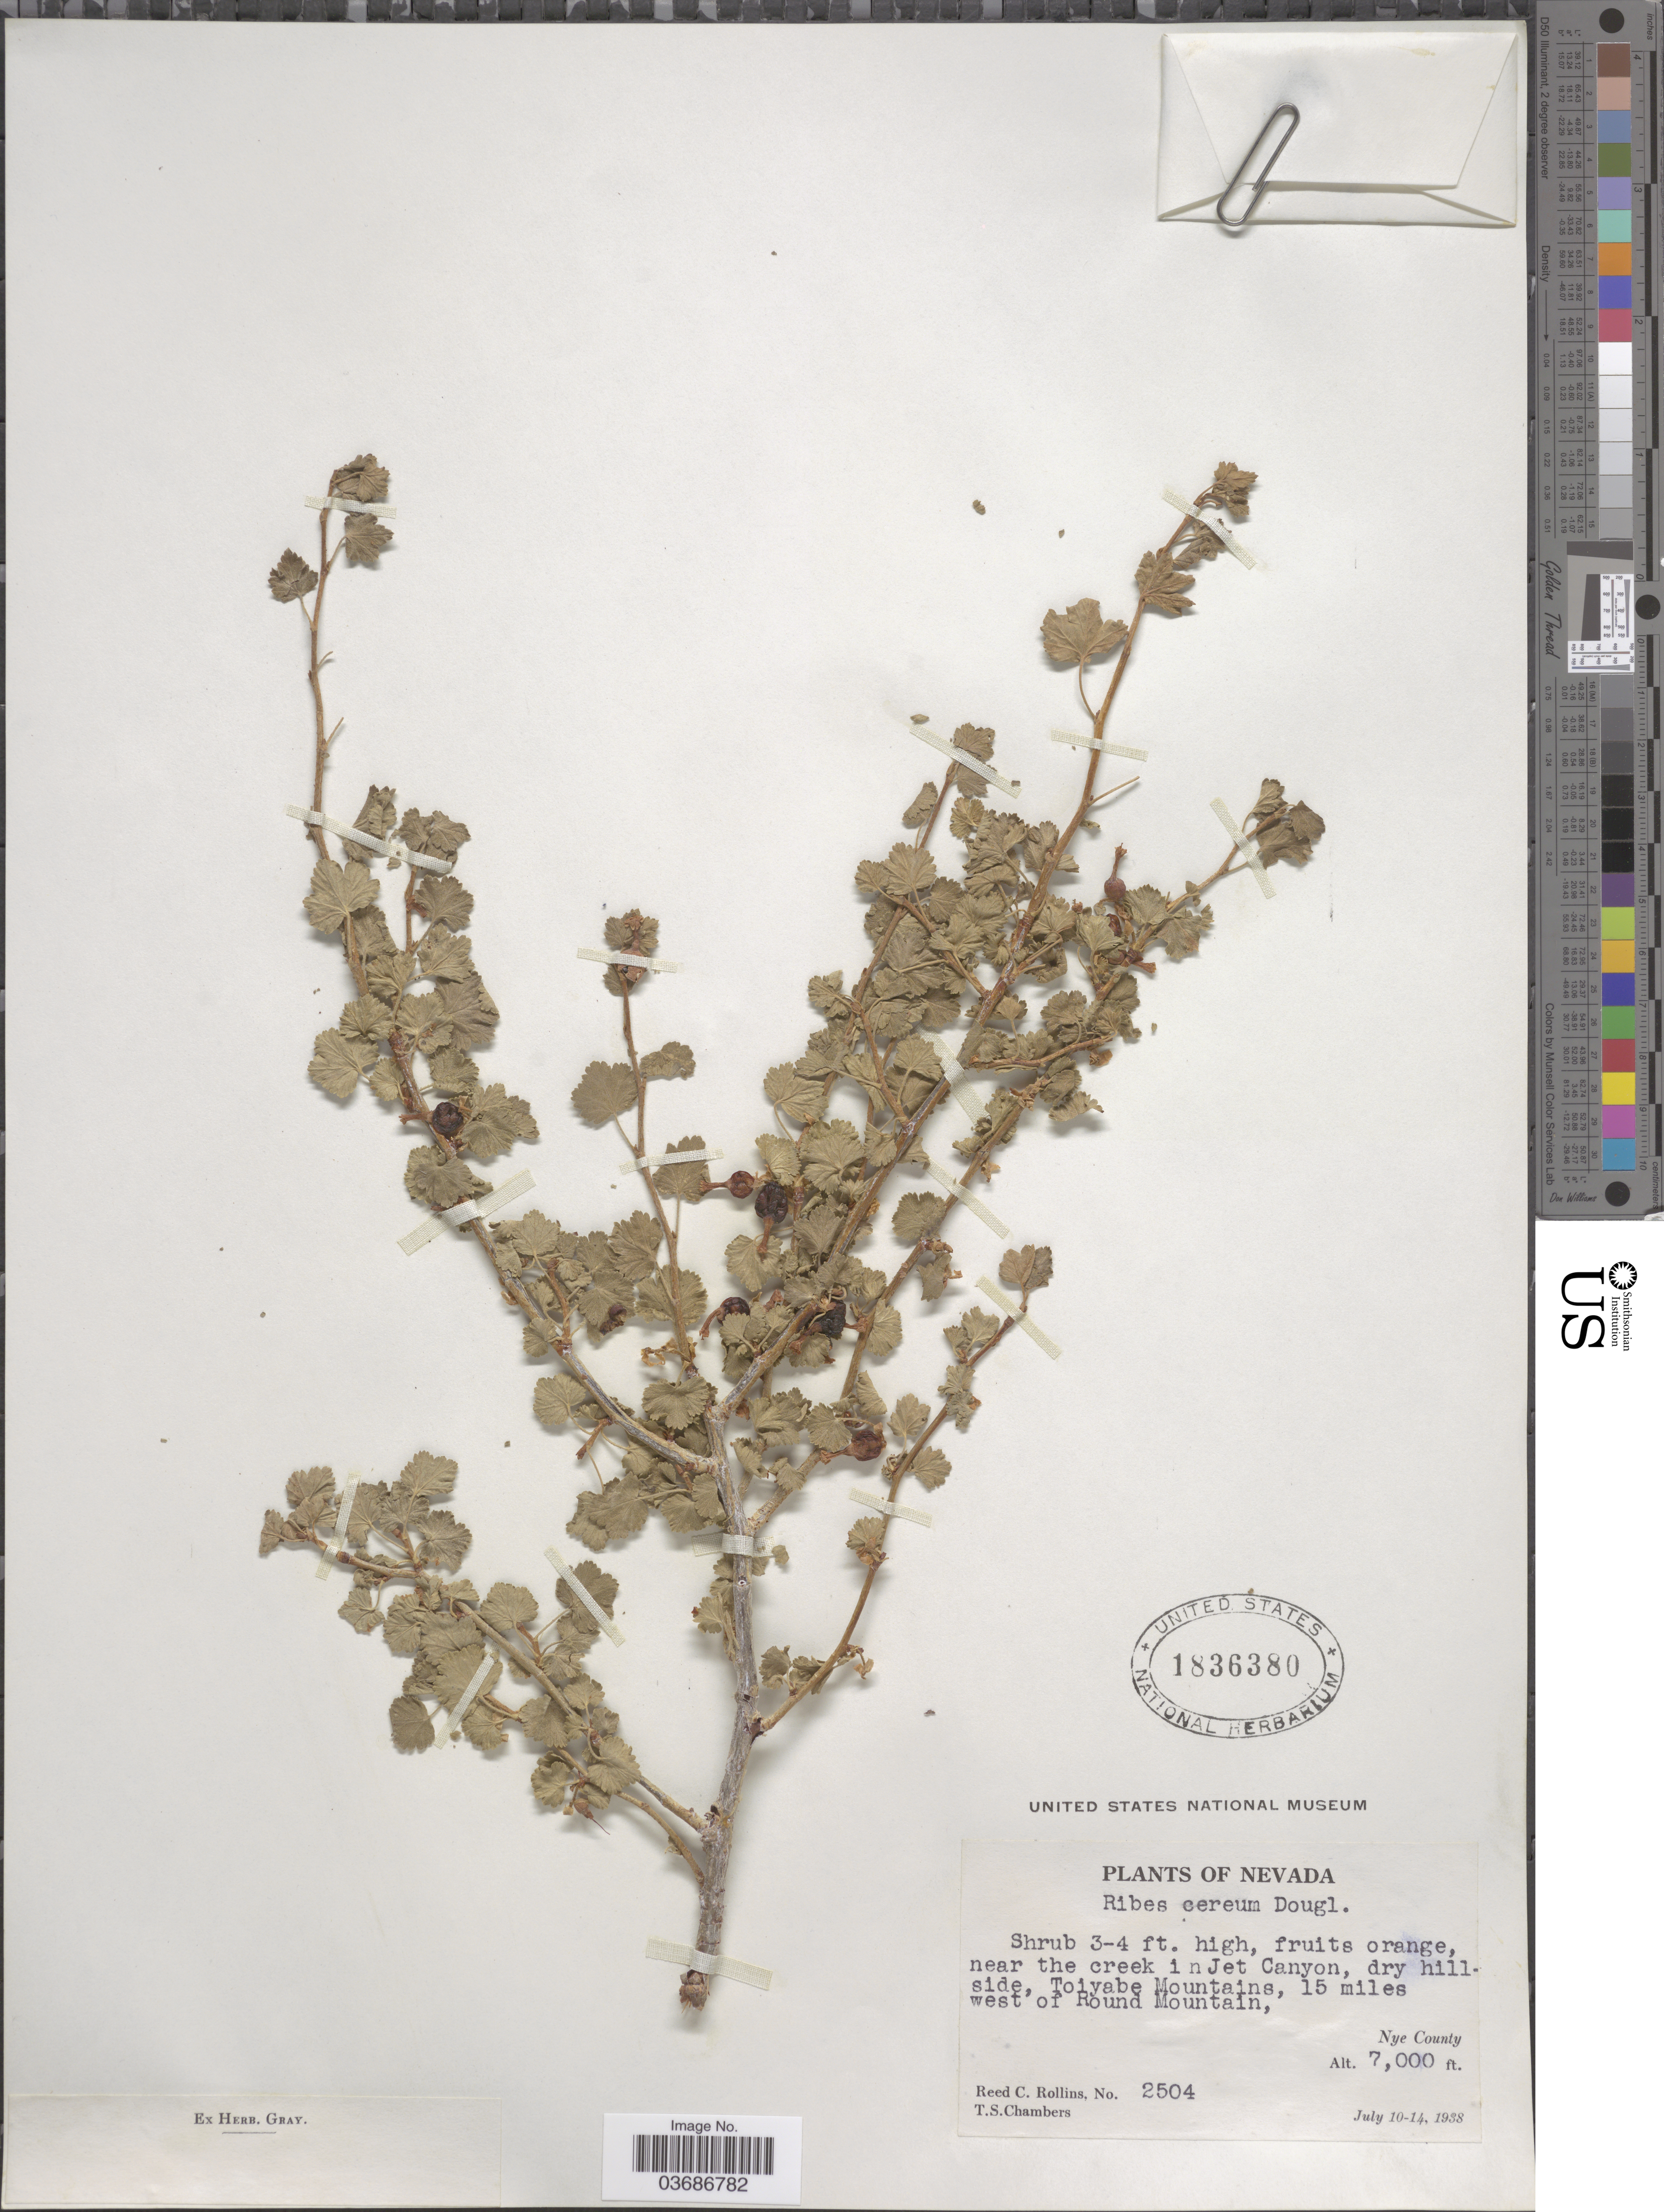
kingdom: Plantae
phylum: Tracheophyta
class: Magnoliopsida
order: Saxifragales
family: Grossulariaceae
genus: Ribes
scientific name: Ribes cereum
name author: Douglas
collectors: R. C. Rollins & T. Chambers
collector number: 2504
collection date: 1938-07-10/1938-07-14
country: United States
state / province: Nevada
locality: Near the creek in Jet Canyon, dry hillside, Toiyabe Mountains, 15 miles west of Round Mountain, Nye County.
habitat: near the creek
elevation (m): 2134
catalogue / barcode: US 1836380